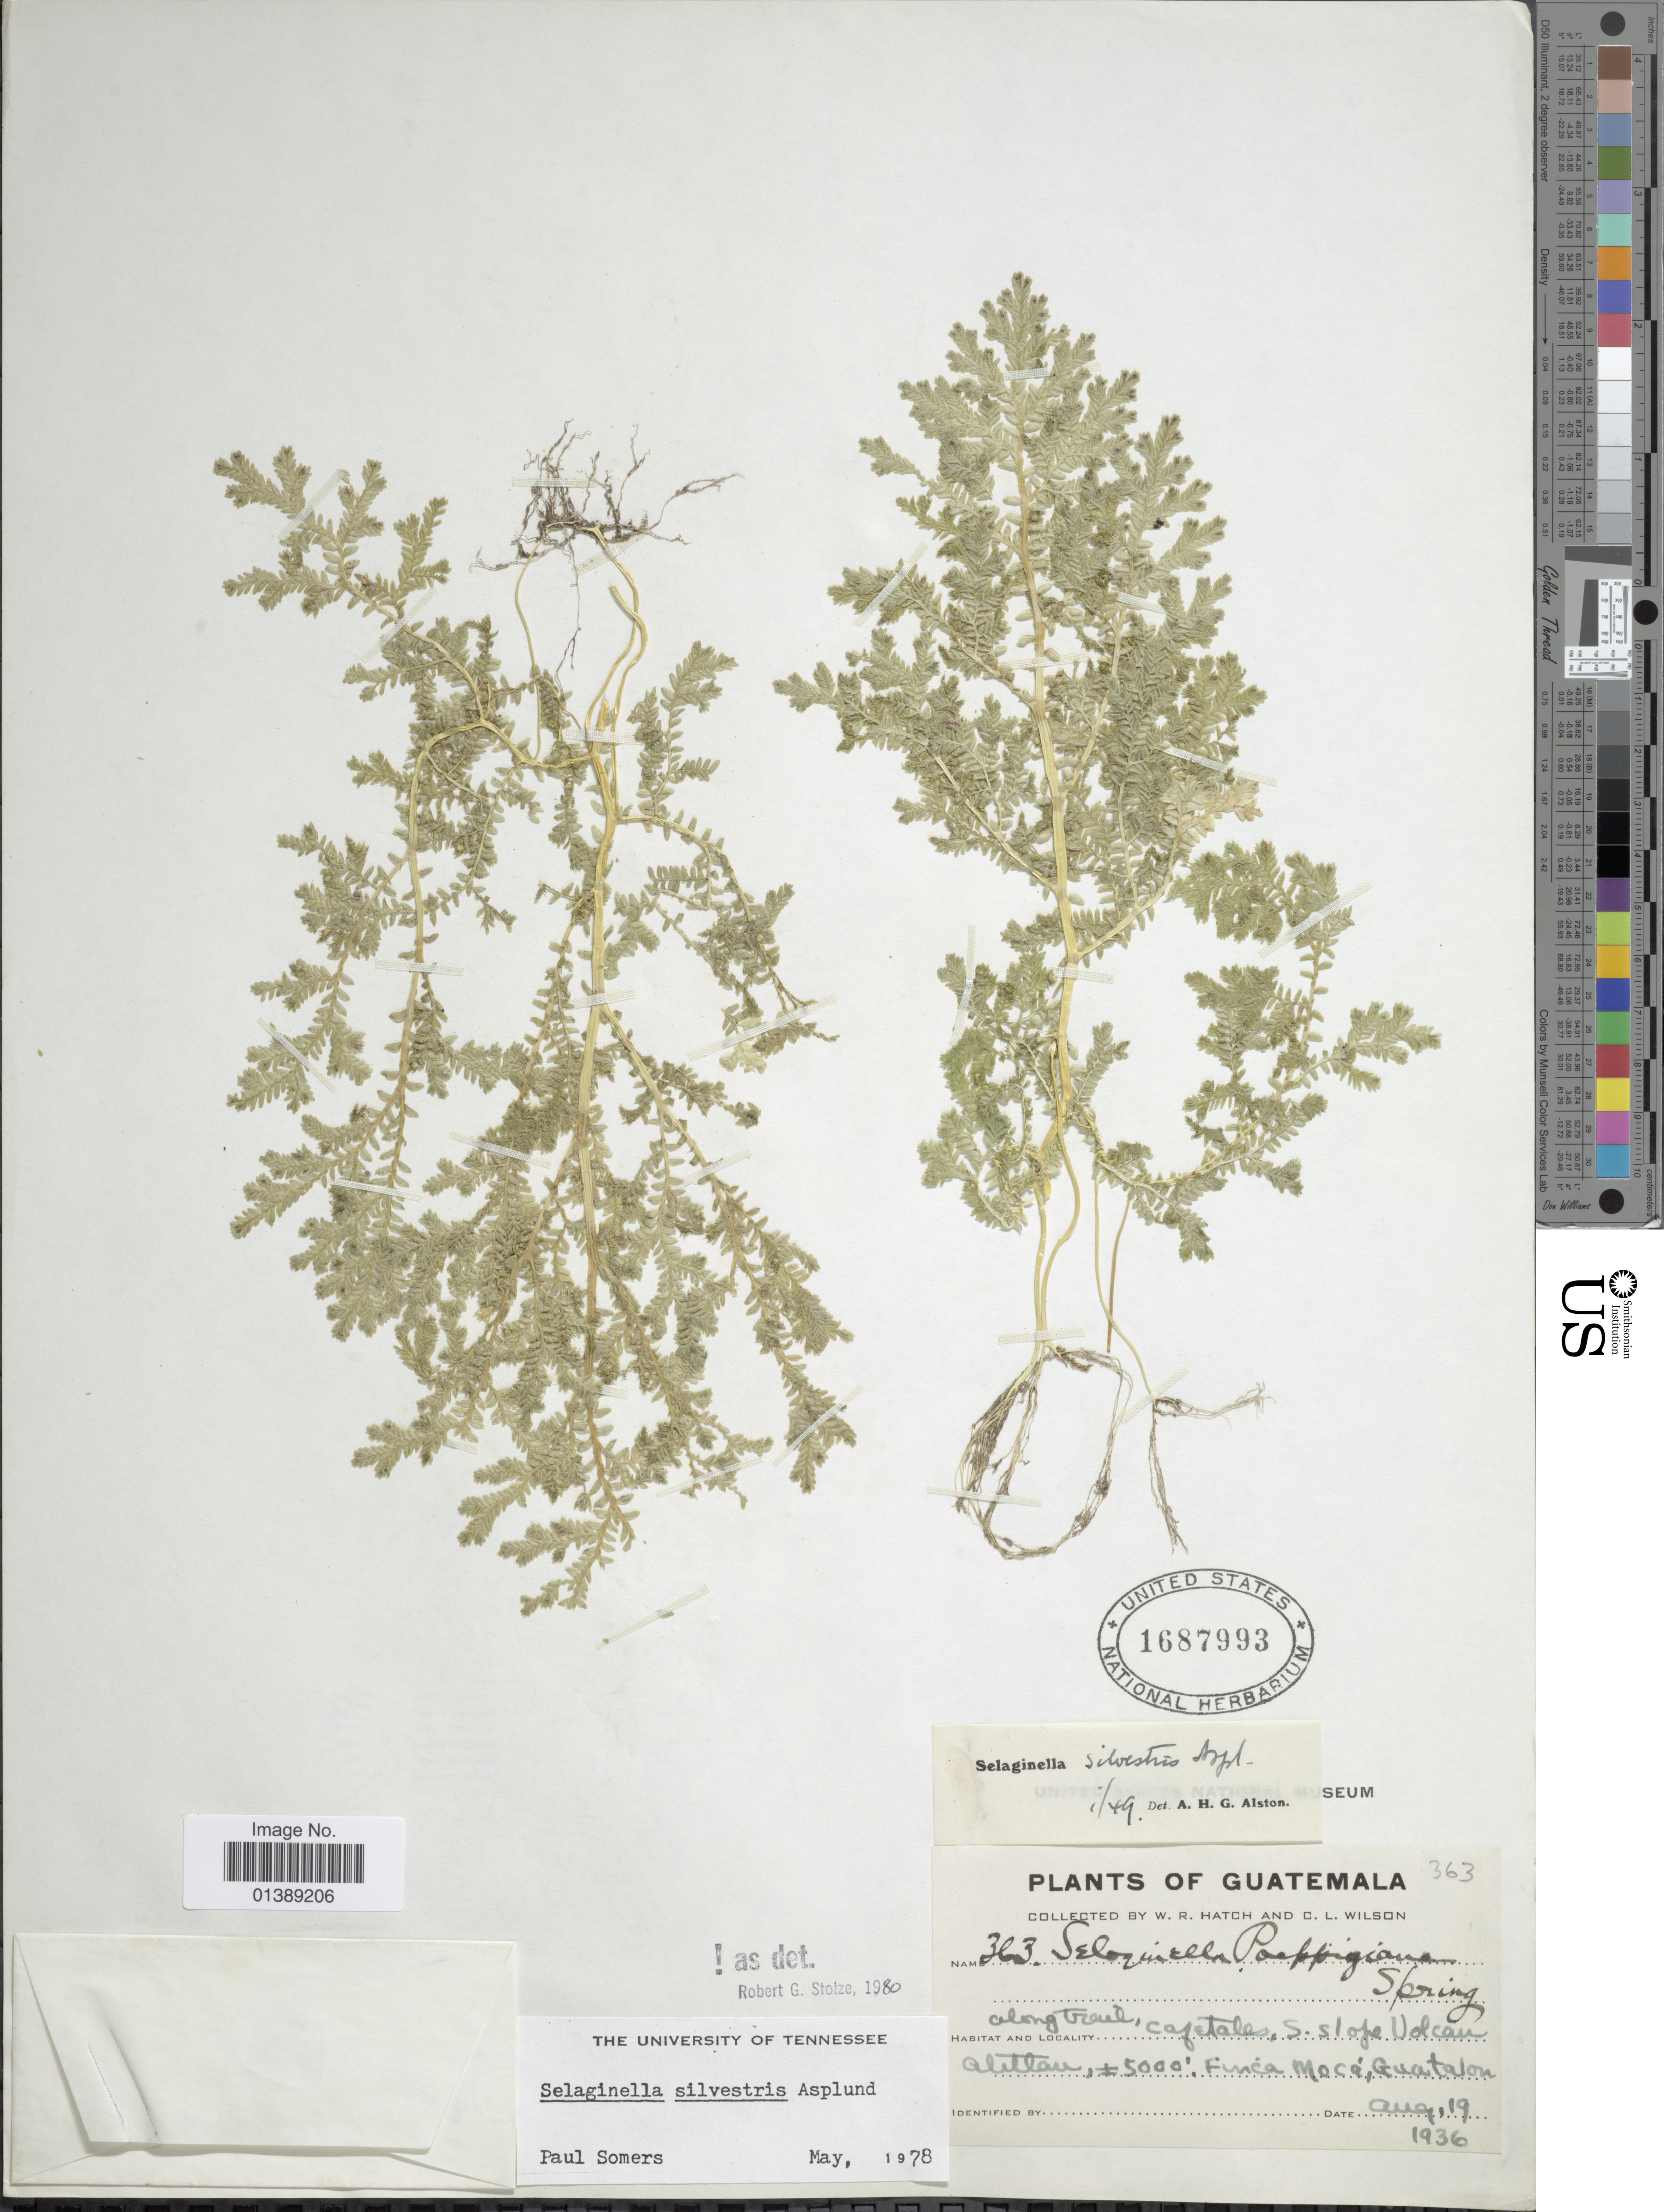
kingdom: Plantae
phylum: Tracheophyta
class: Lycopodiopsida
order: Selaginellales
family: Selaginellaceae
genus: Selaginella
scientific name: Selaginella silvestris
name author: Aspl.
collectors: W. Hatch & C. L. Wilson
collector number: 363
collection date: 1936-08-19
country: Guatemala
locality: Along trail, Cafetales, S. slope Volcan. Finca Mocá; Guatalon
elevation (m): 1524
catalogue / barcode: US 1687993